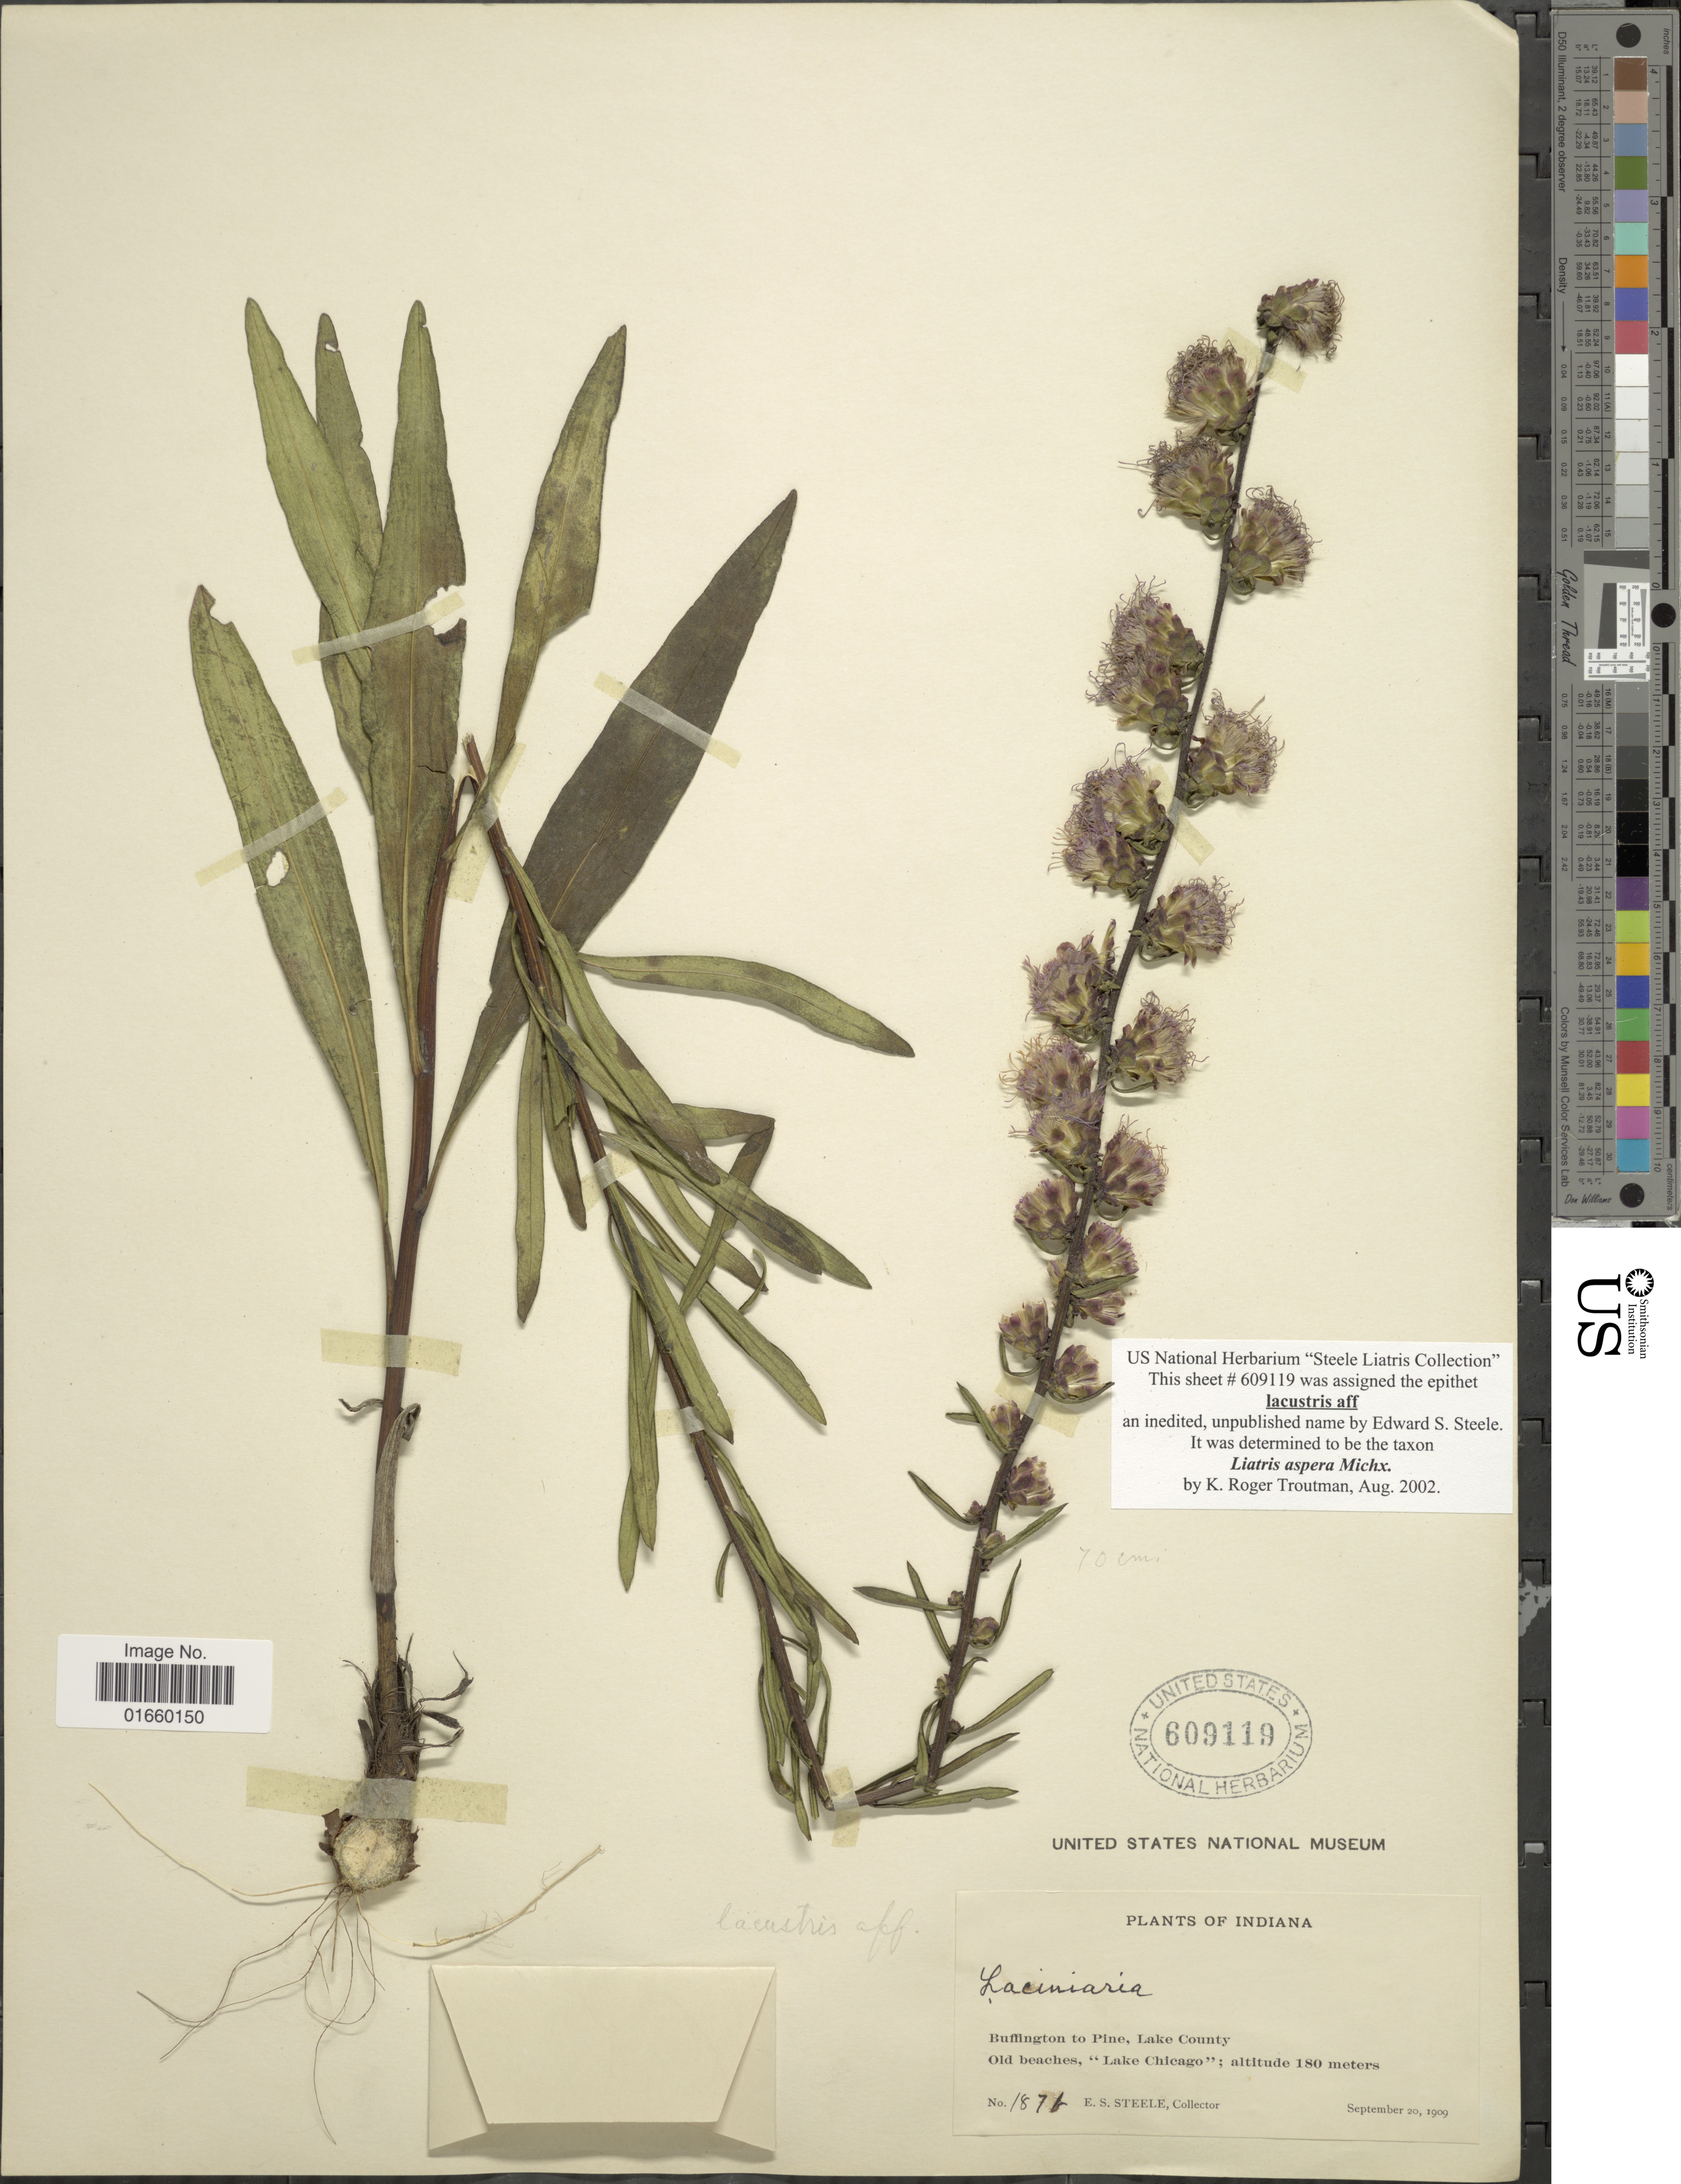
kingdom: Plantae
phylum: Tracheophyta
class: Magnoliopsida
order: Asterales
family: Asteraceae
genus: Liatris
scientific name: Liatris aspera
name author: Michx.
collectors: E. Steele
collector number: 187b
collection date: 1909-09-20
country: United States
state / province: Indiana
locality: Buffington to Pine, Lake County, Old beaches, "Lake Chicago"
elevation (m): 180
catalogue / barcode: US 609119